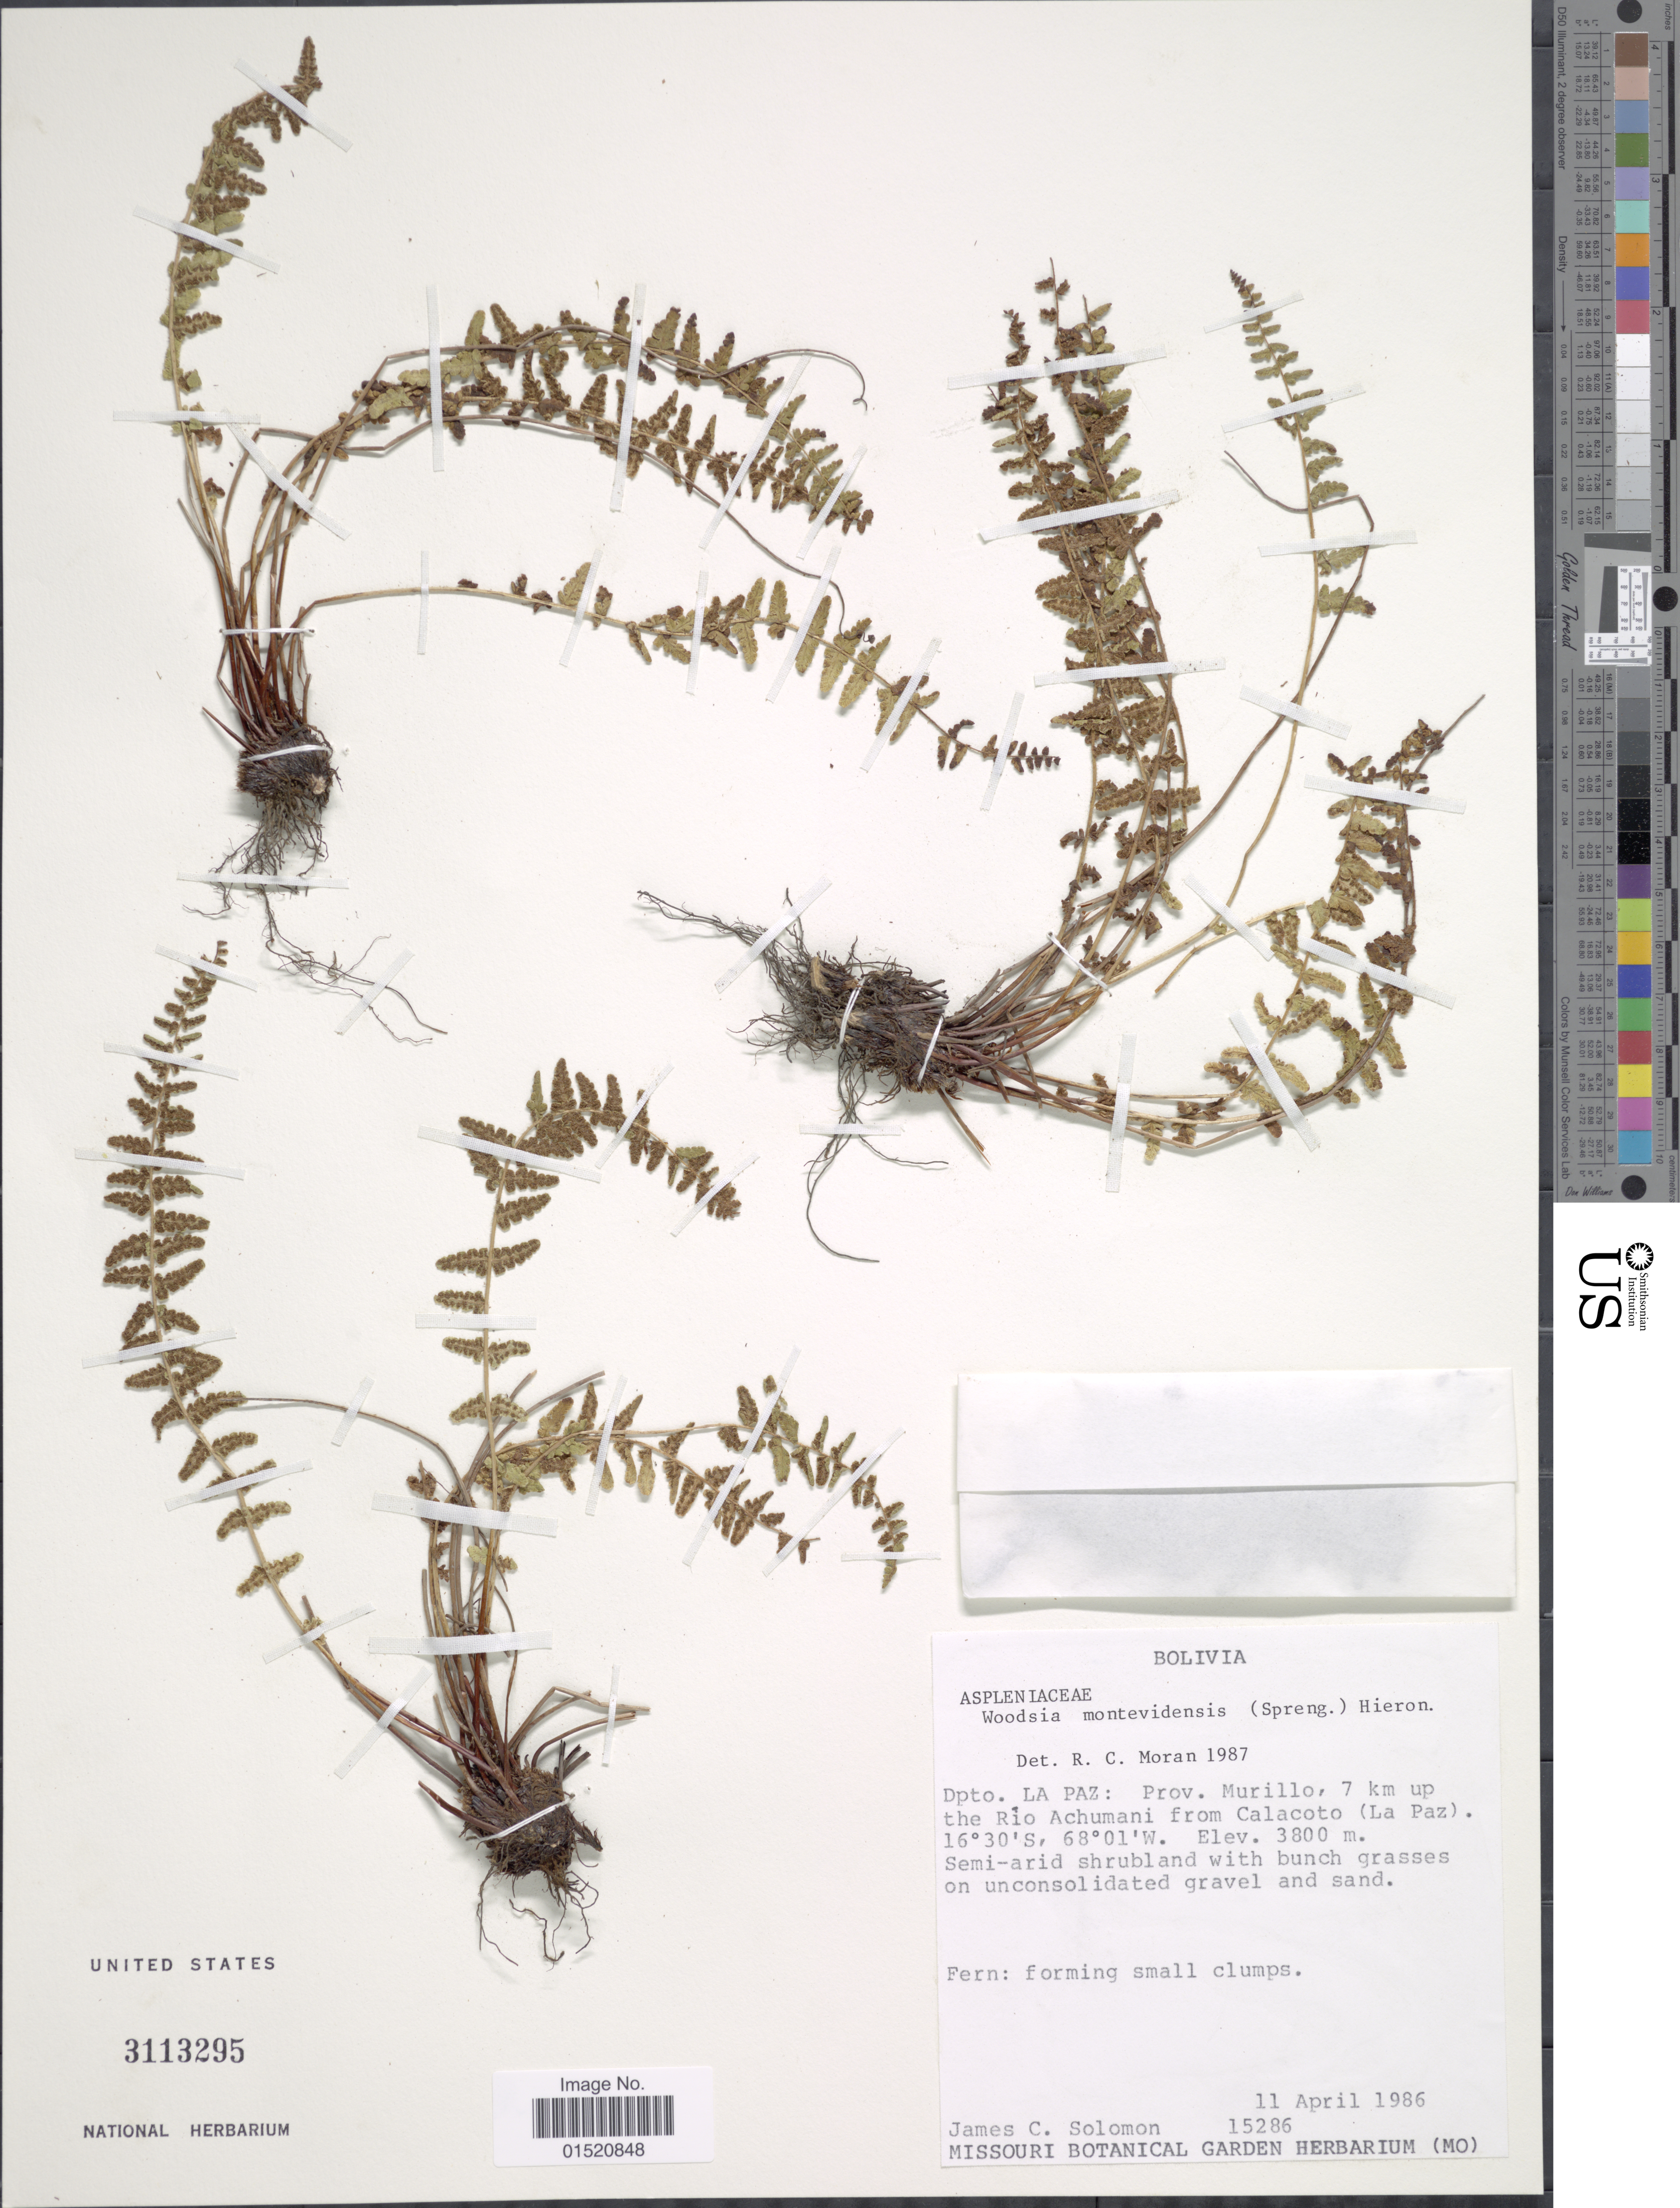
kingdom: Plantae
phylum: Tracheophyta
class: Polypodiopsida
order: Polypodiales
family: Woodsiaceae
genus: Woodsia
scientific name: Woodsia montevidensis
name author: (Spreng.) Hieron.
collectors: J. C. Solomon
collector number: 15286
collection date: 1986-04-11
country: Bolivia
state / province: La Paz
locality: Dpto. La Paz: proc. Murillo, 7 km up the Río Achumani from Calacoto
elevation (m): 3800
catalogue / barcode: US 3113295